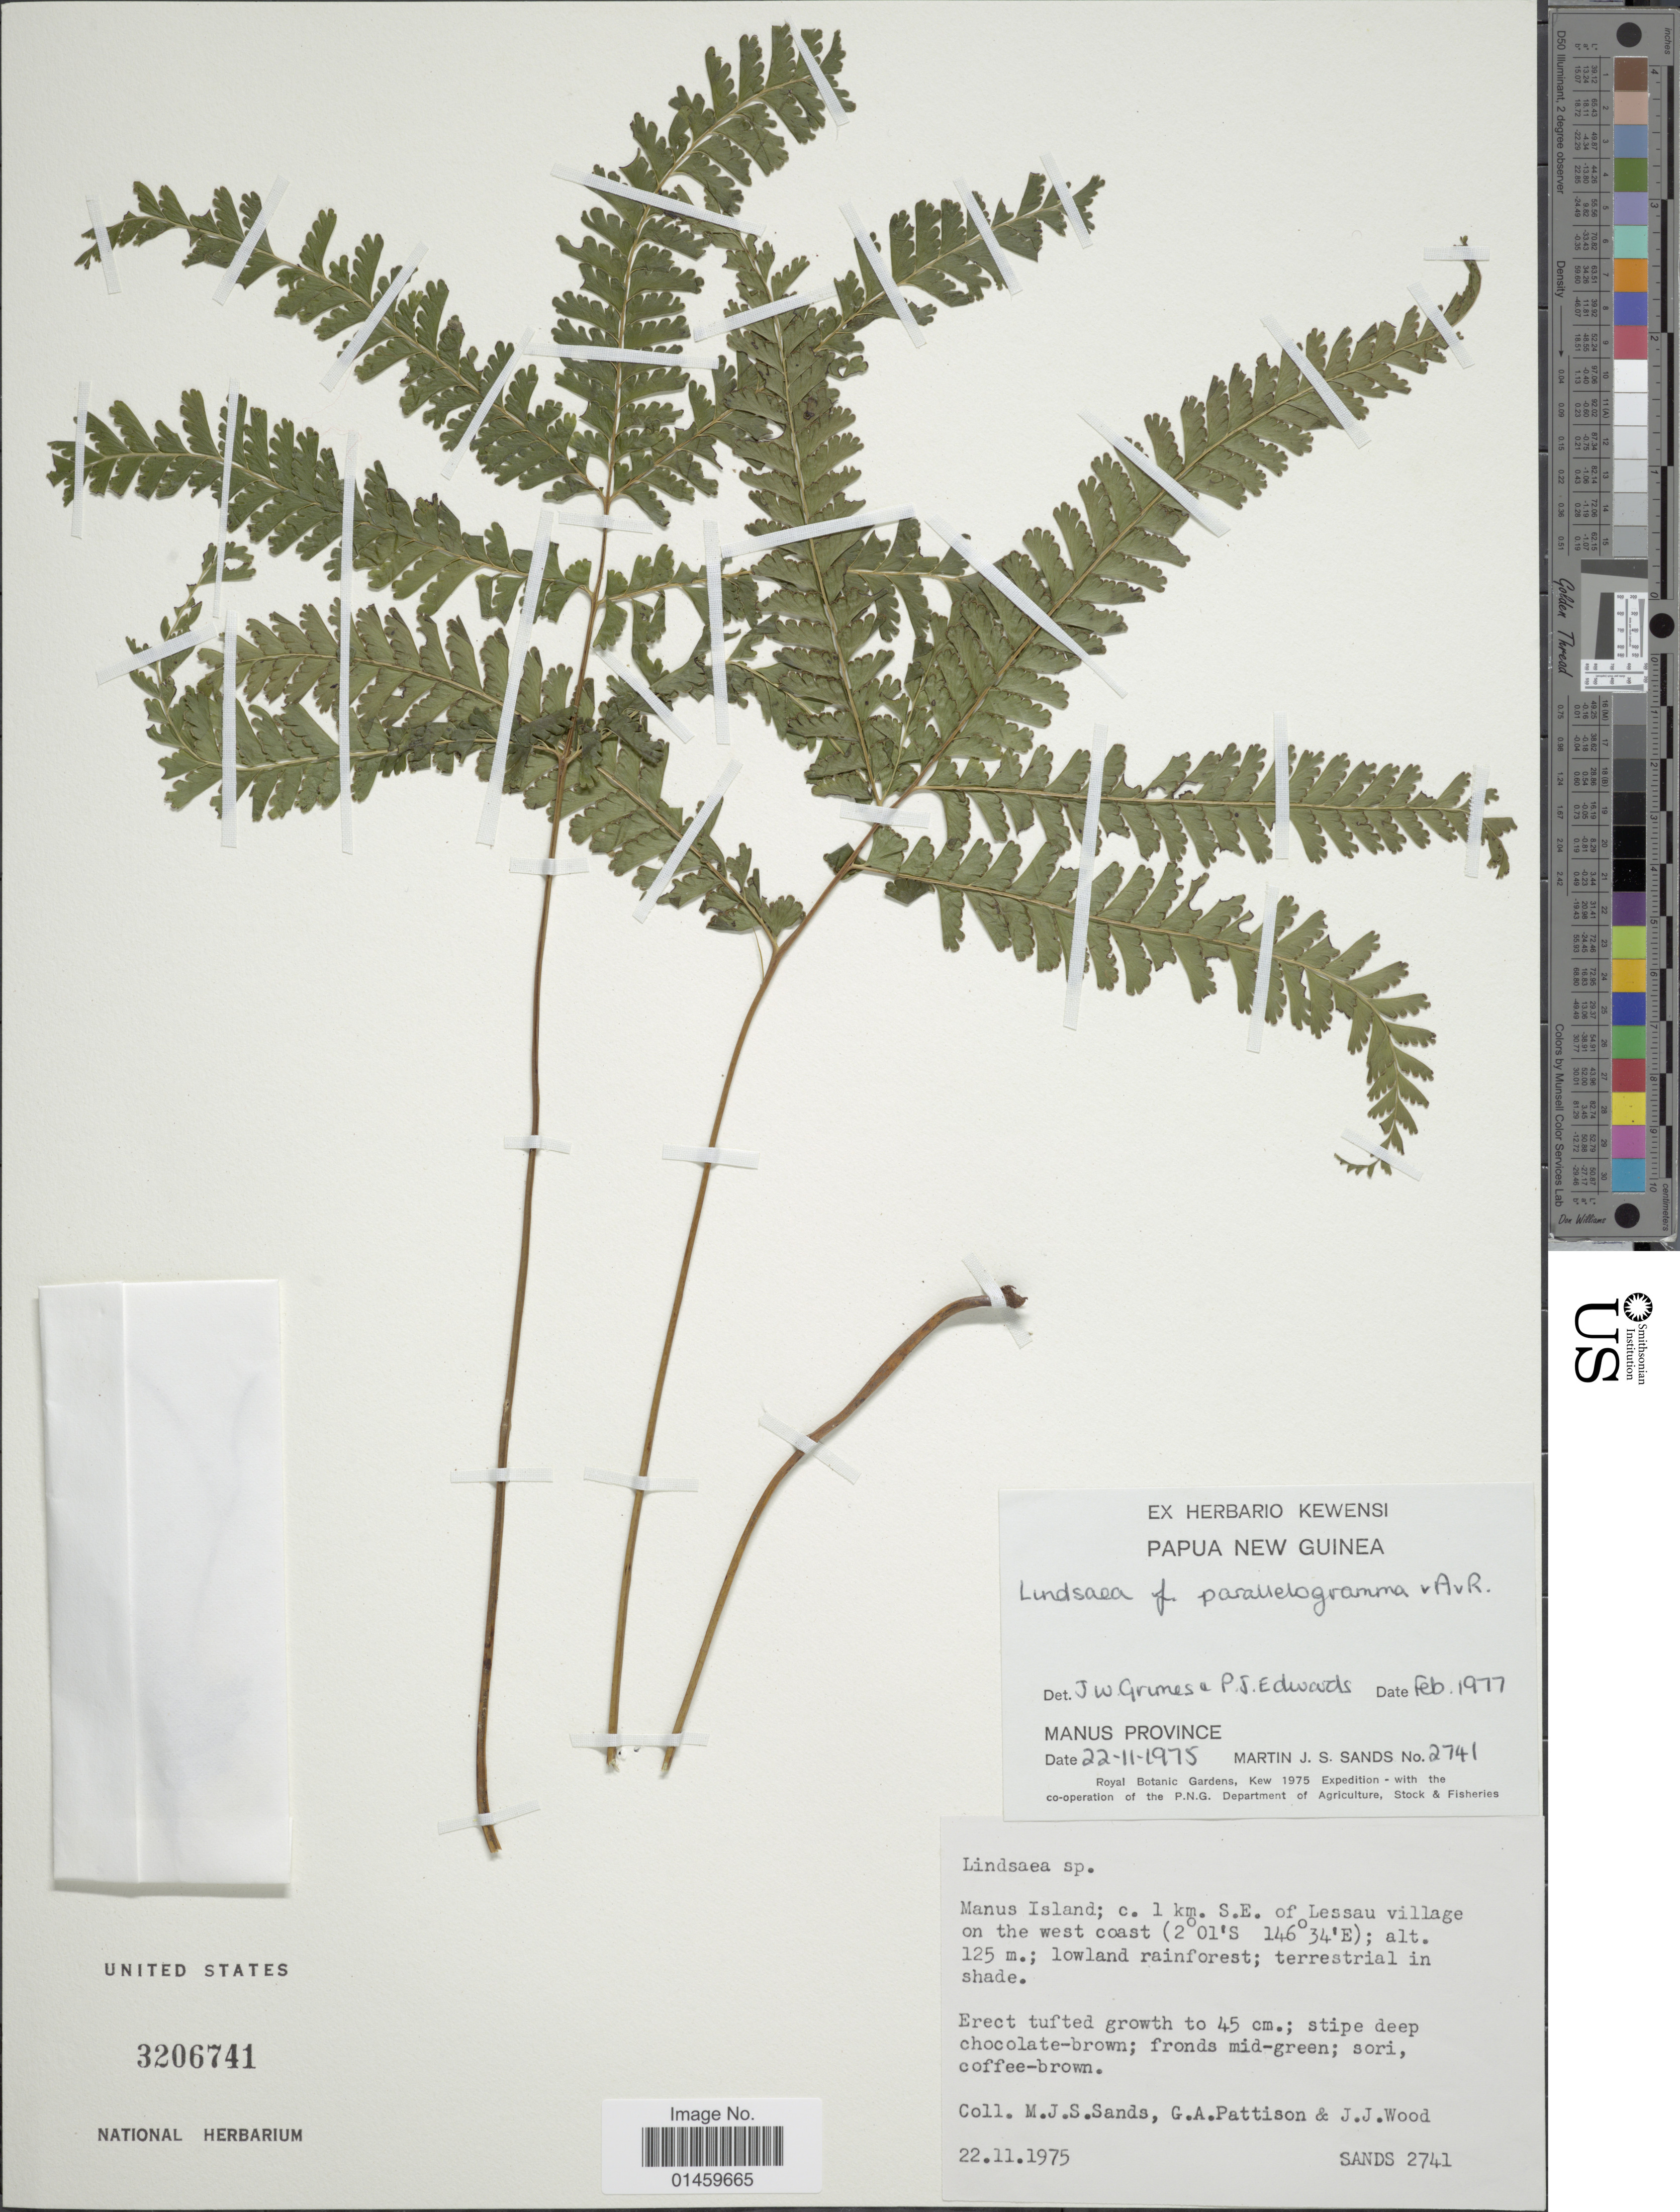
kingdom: Plantae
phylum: Tracheophyta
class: Polypodiopsida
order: Polypodiales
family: Lindsaeaceae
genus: Lindsaea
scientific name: Lindsaea parallelogramma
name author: Alderw.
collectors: M. Sands, G. Pattison & J. Wood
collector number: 2741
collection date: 1975-11-22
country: Papua New Guinea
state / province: Manus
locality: Manus Province. Manus Island; c. 1 km. S.E. of Lessau village on the west coast.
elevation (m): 125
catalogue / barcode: US 3206741